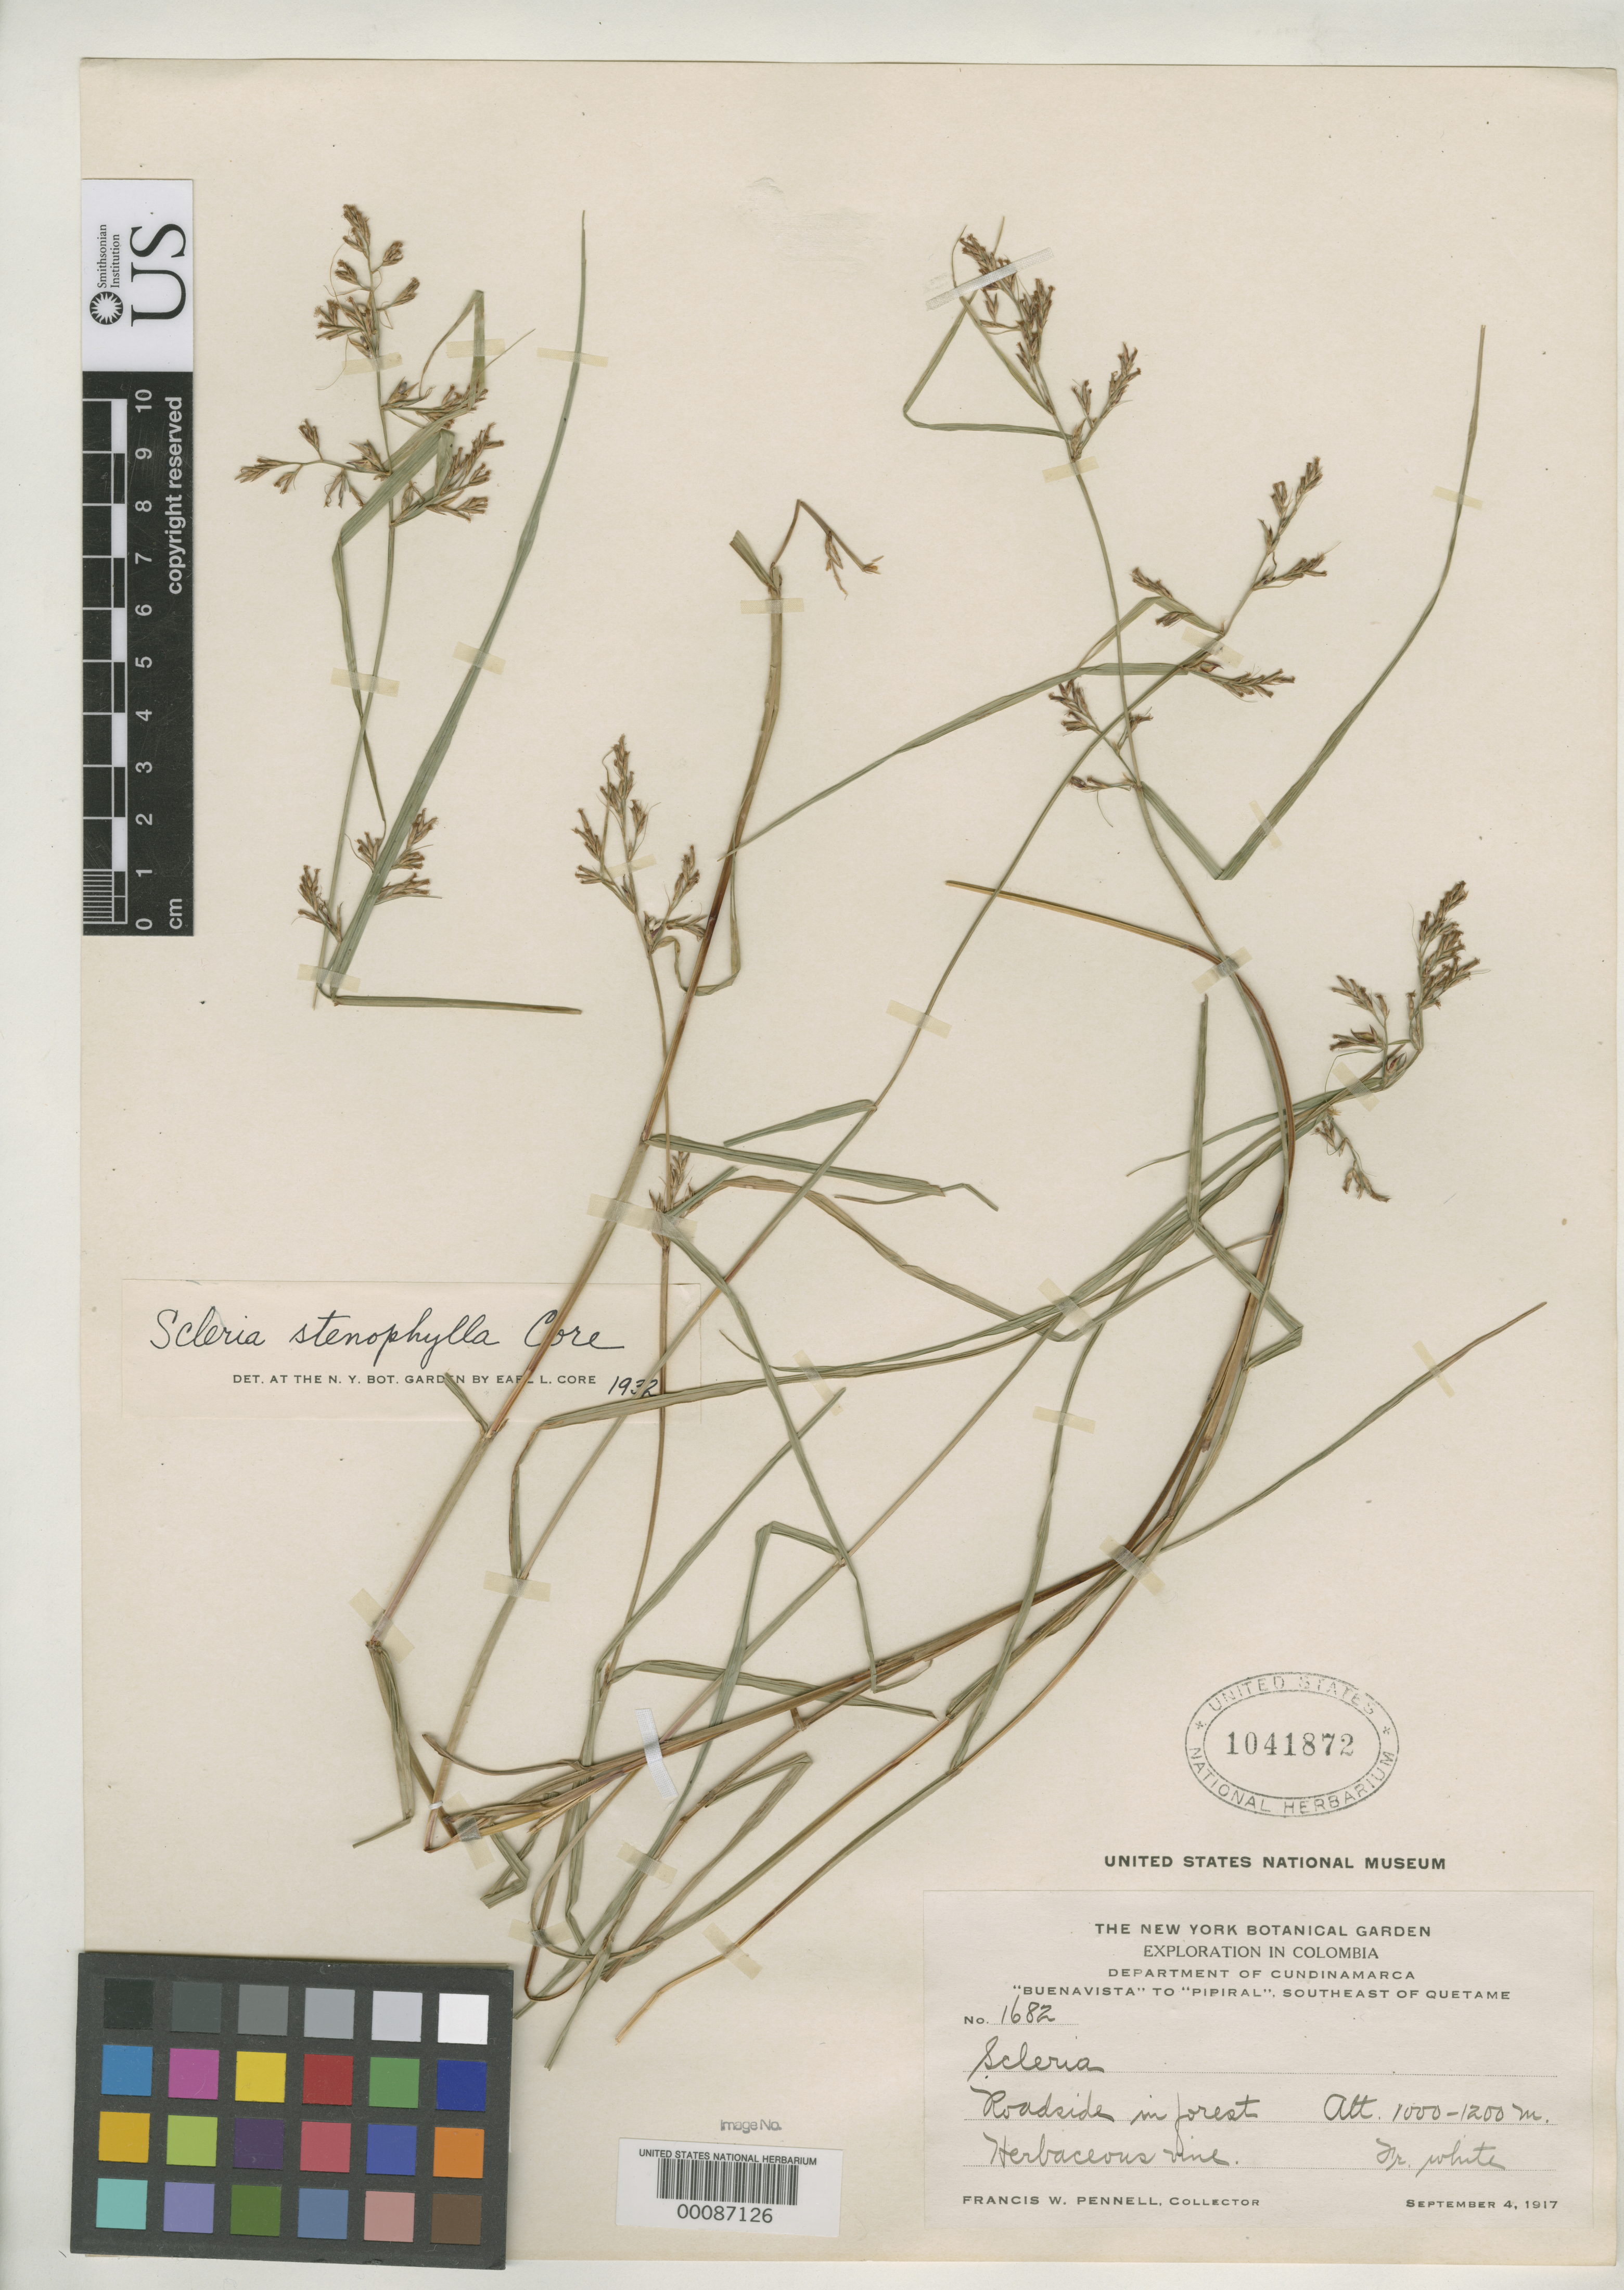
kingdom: Plantae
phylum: Tracheophyta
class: Liliopsida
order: Poales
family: Cyperaceae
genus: Scleria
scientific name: Scleria stenophylla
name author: Core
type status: Isotype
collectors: F. W. Pennell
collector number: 1682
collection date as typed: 04 Sep 1917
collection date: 1917-09-04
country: Colombia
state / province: Cundinamarca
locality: "Buena Vista" to "Pipiral", SE of Quetame.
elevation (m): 1000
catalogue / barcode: US 1041872